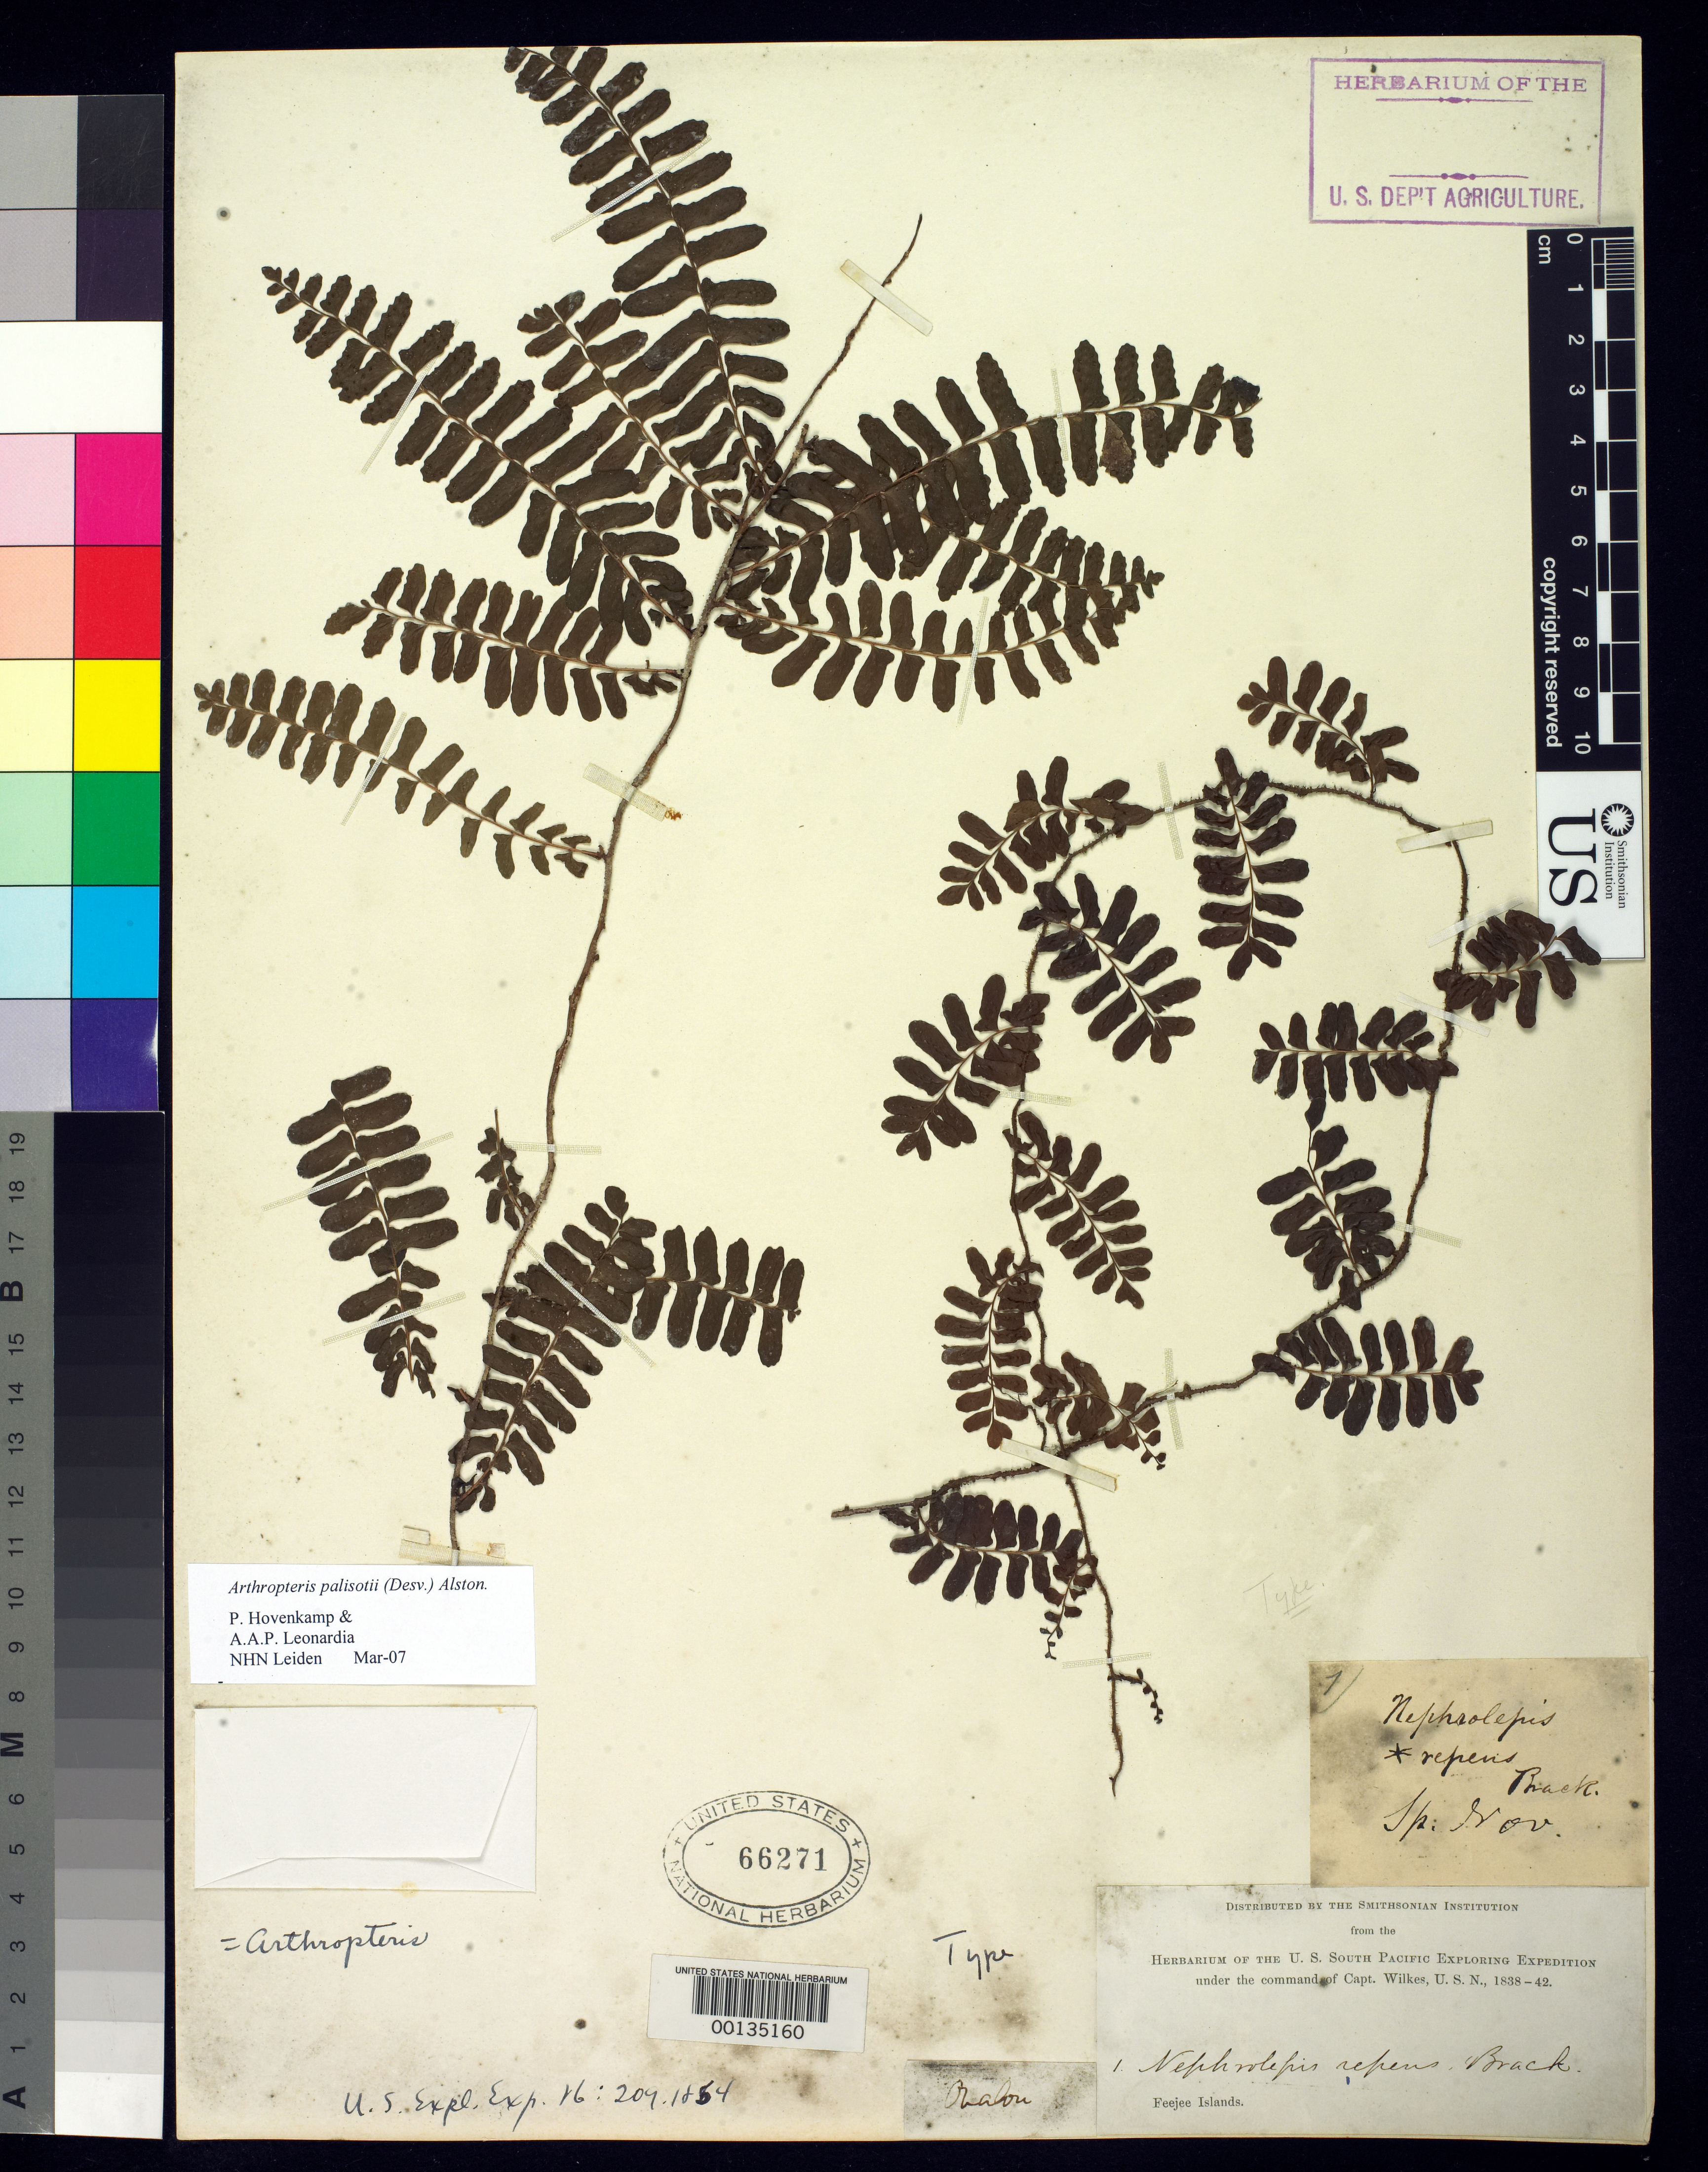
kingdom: Plantae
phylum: Tracheophyta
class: Polypodiopsida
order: Polypodiales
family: Nephrolepidaceae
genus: Nephrolepis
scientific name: Nephrolepis repens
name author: Brack. in Wilkes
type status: Holotype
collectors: Wilkes Explor. Exped.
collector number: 1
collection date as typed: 1838 to -- --- 1842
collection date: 1838/1842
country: Fiji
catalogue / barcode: US 66271